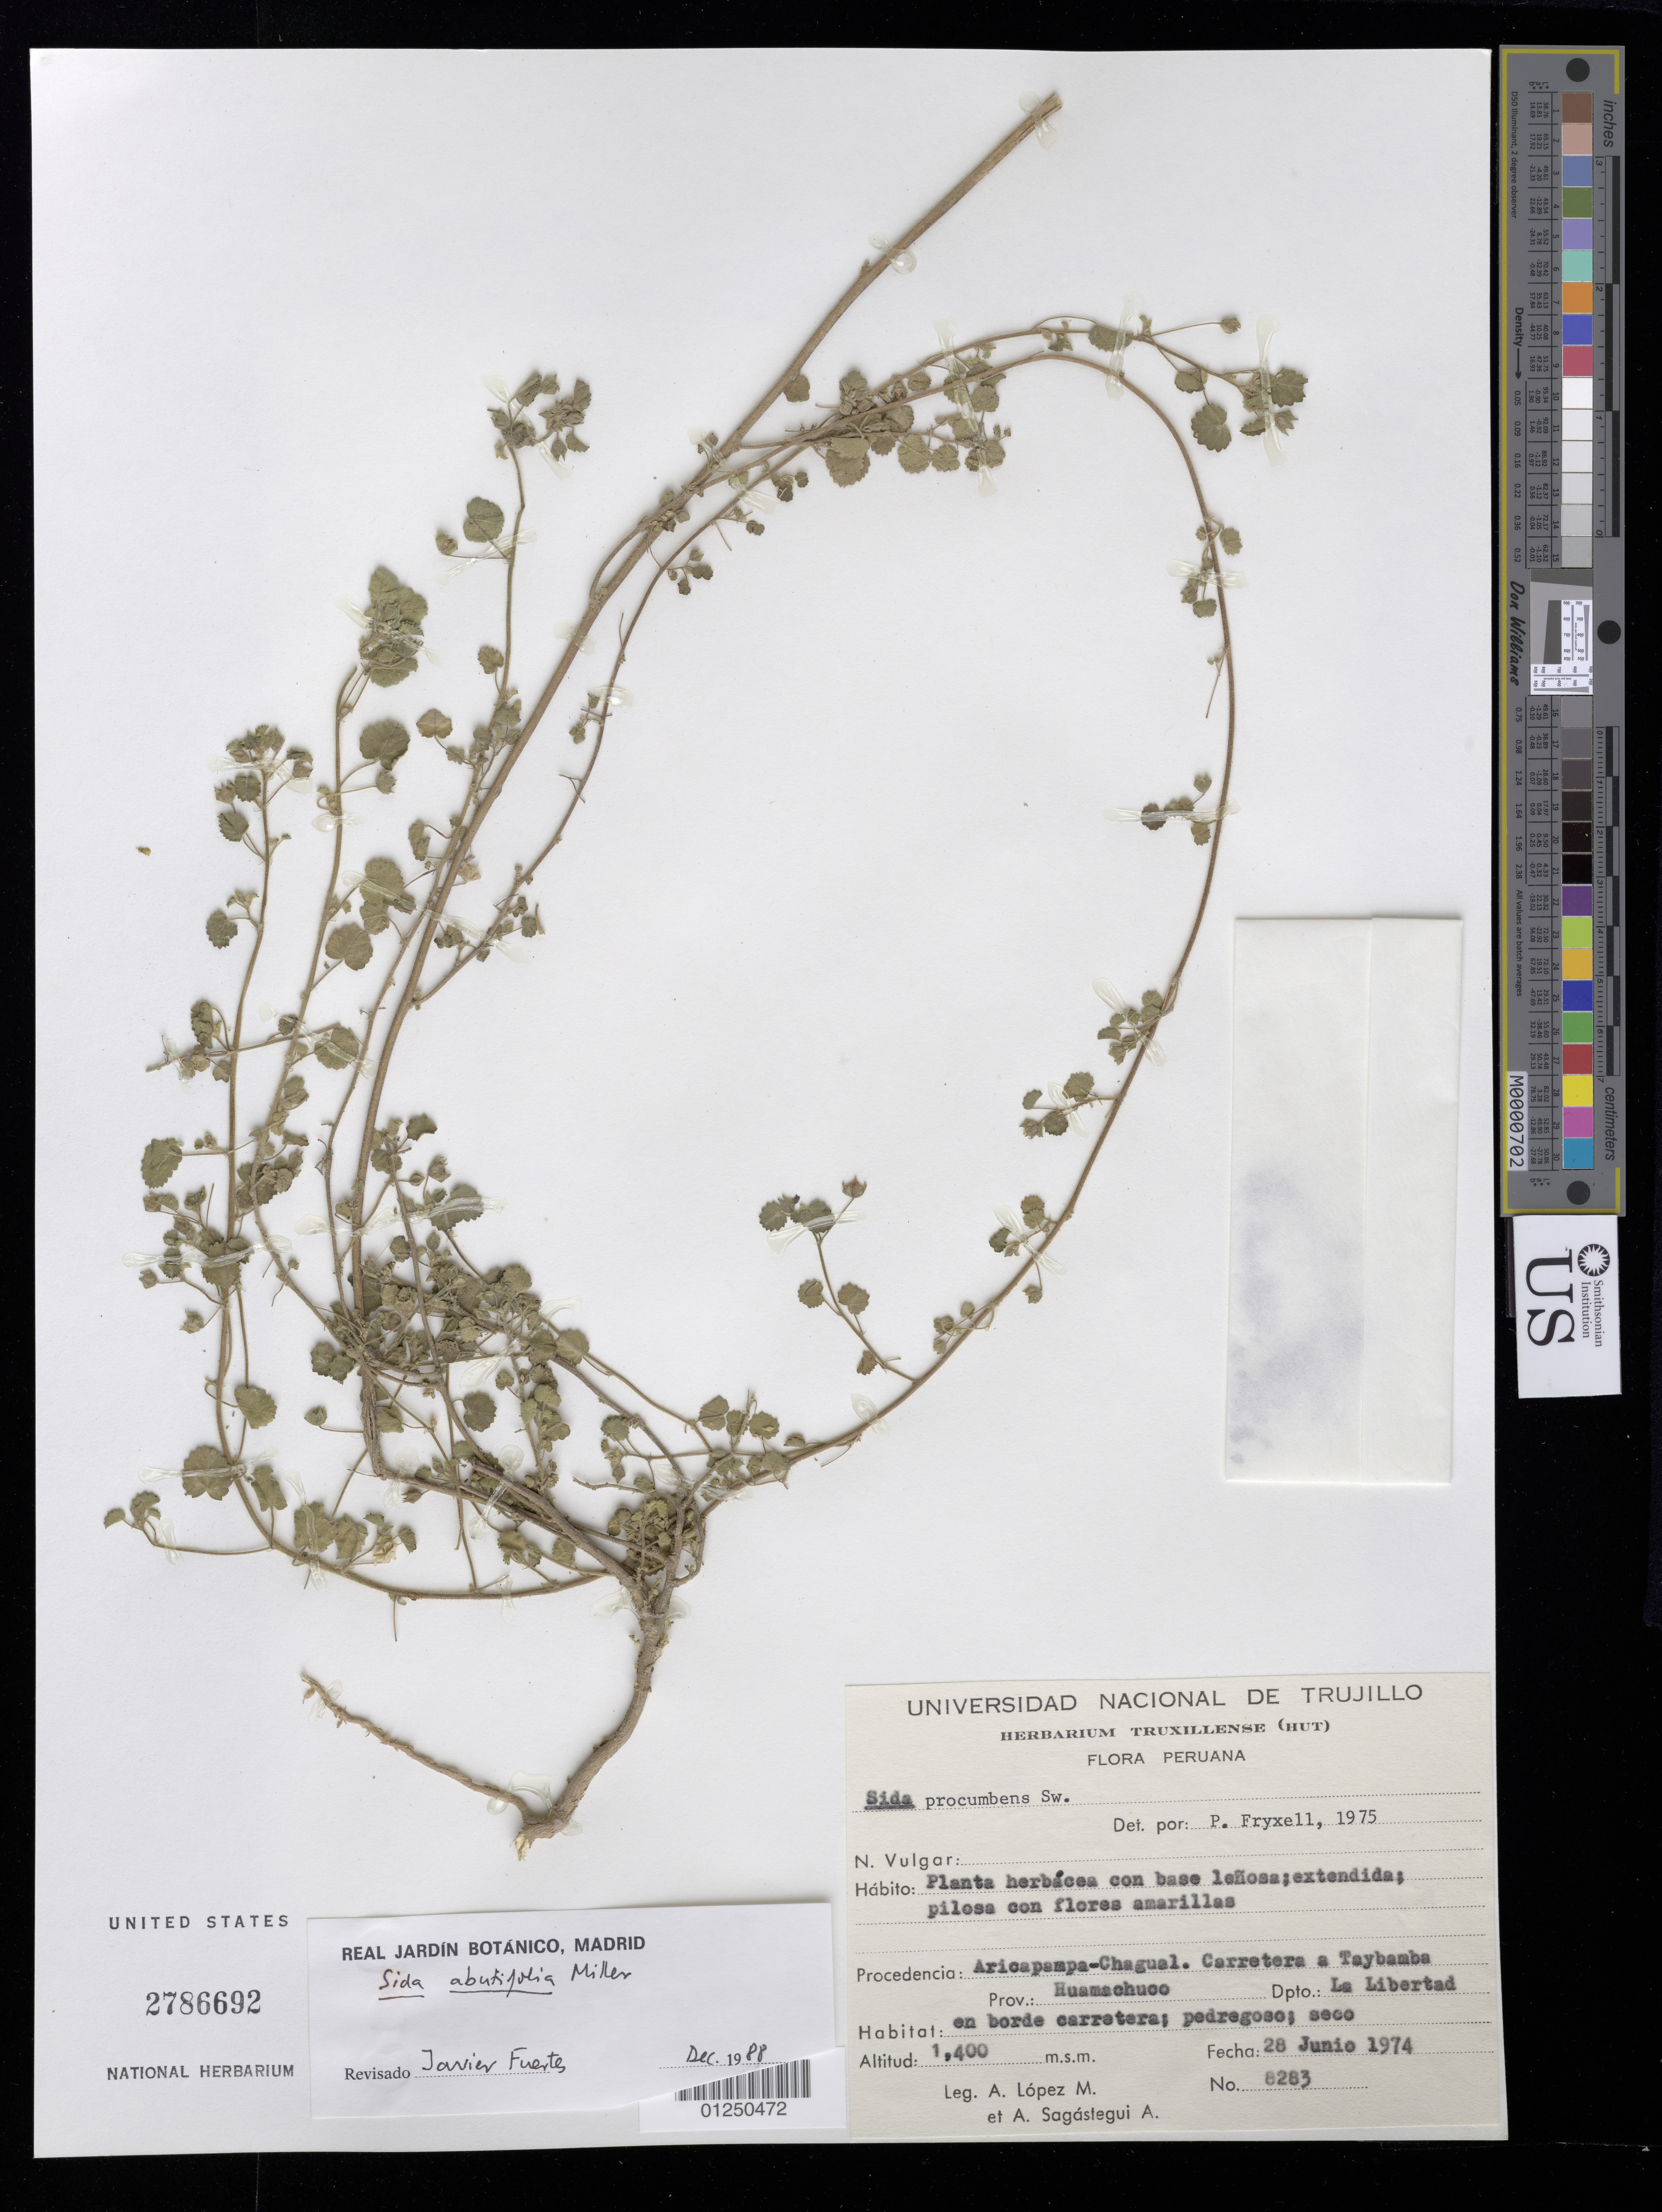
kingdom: Plantae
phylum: Tracheophyta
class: Magnoliopsida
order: Malvales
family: Malvaceae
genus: Sida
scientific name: Sida abutilifolia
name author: Mill.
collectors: A. Lopez M. & A. Sagástegui A.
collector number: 8283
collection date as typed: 28 Jun 1974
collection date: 1974-06-28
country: Peru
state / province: La Libertad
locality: Prov. Huamachuco.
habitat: Herb.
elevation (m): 1400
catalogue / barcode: US 2786692